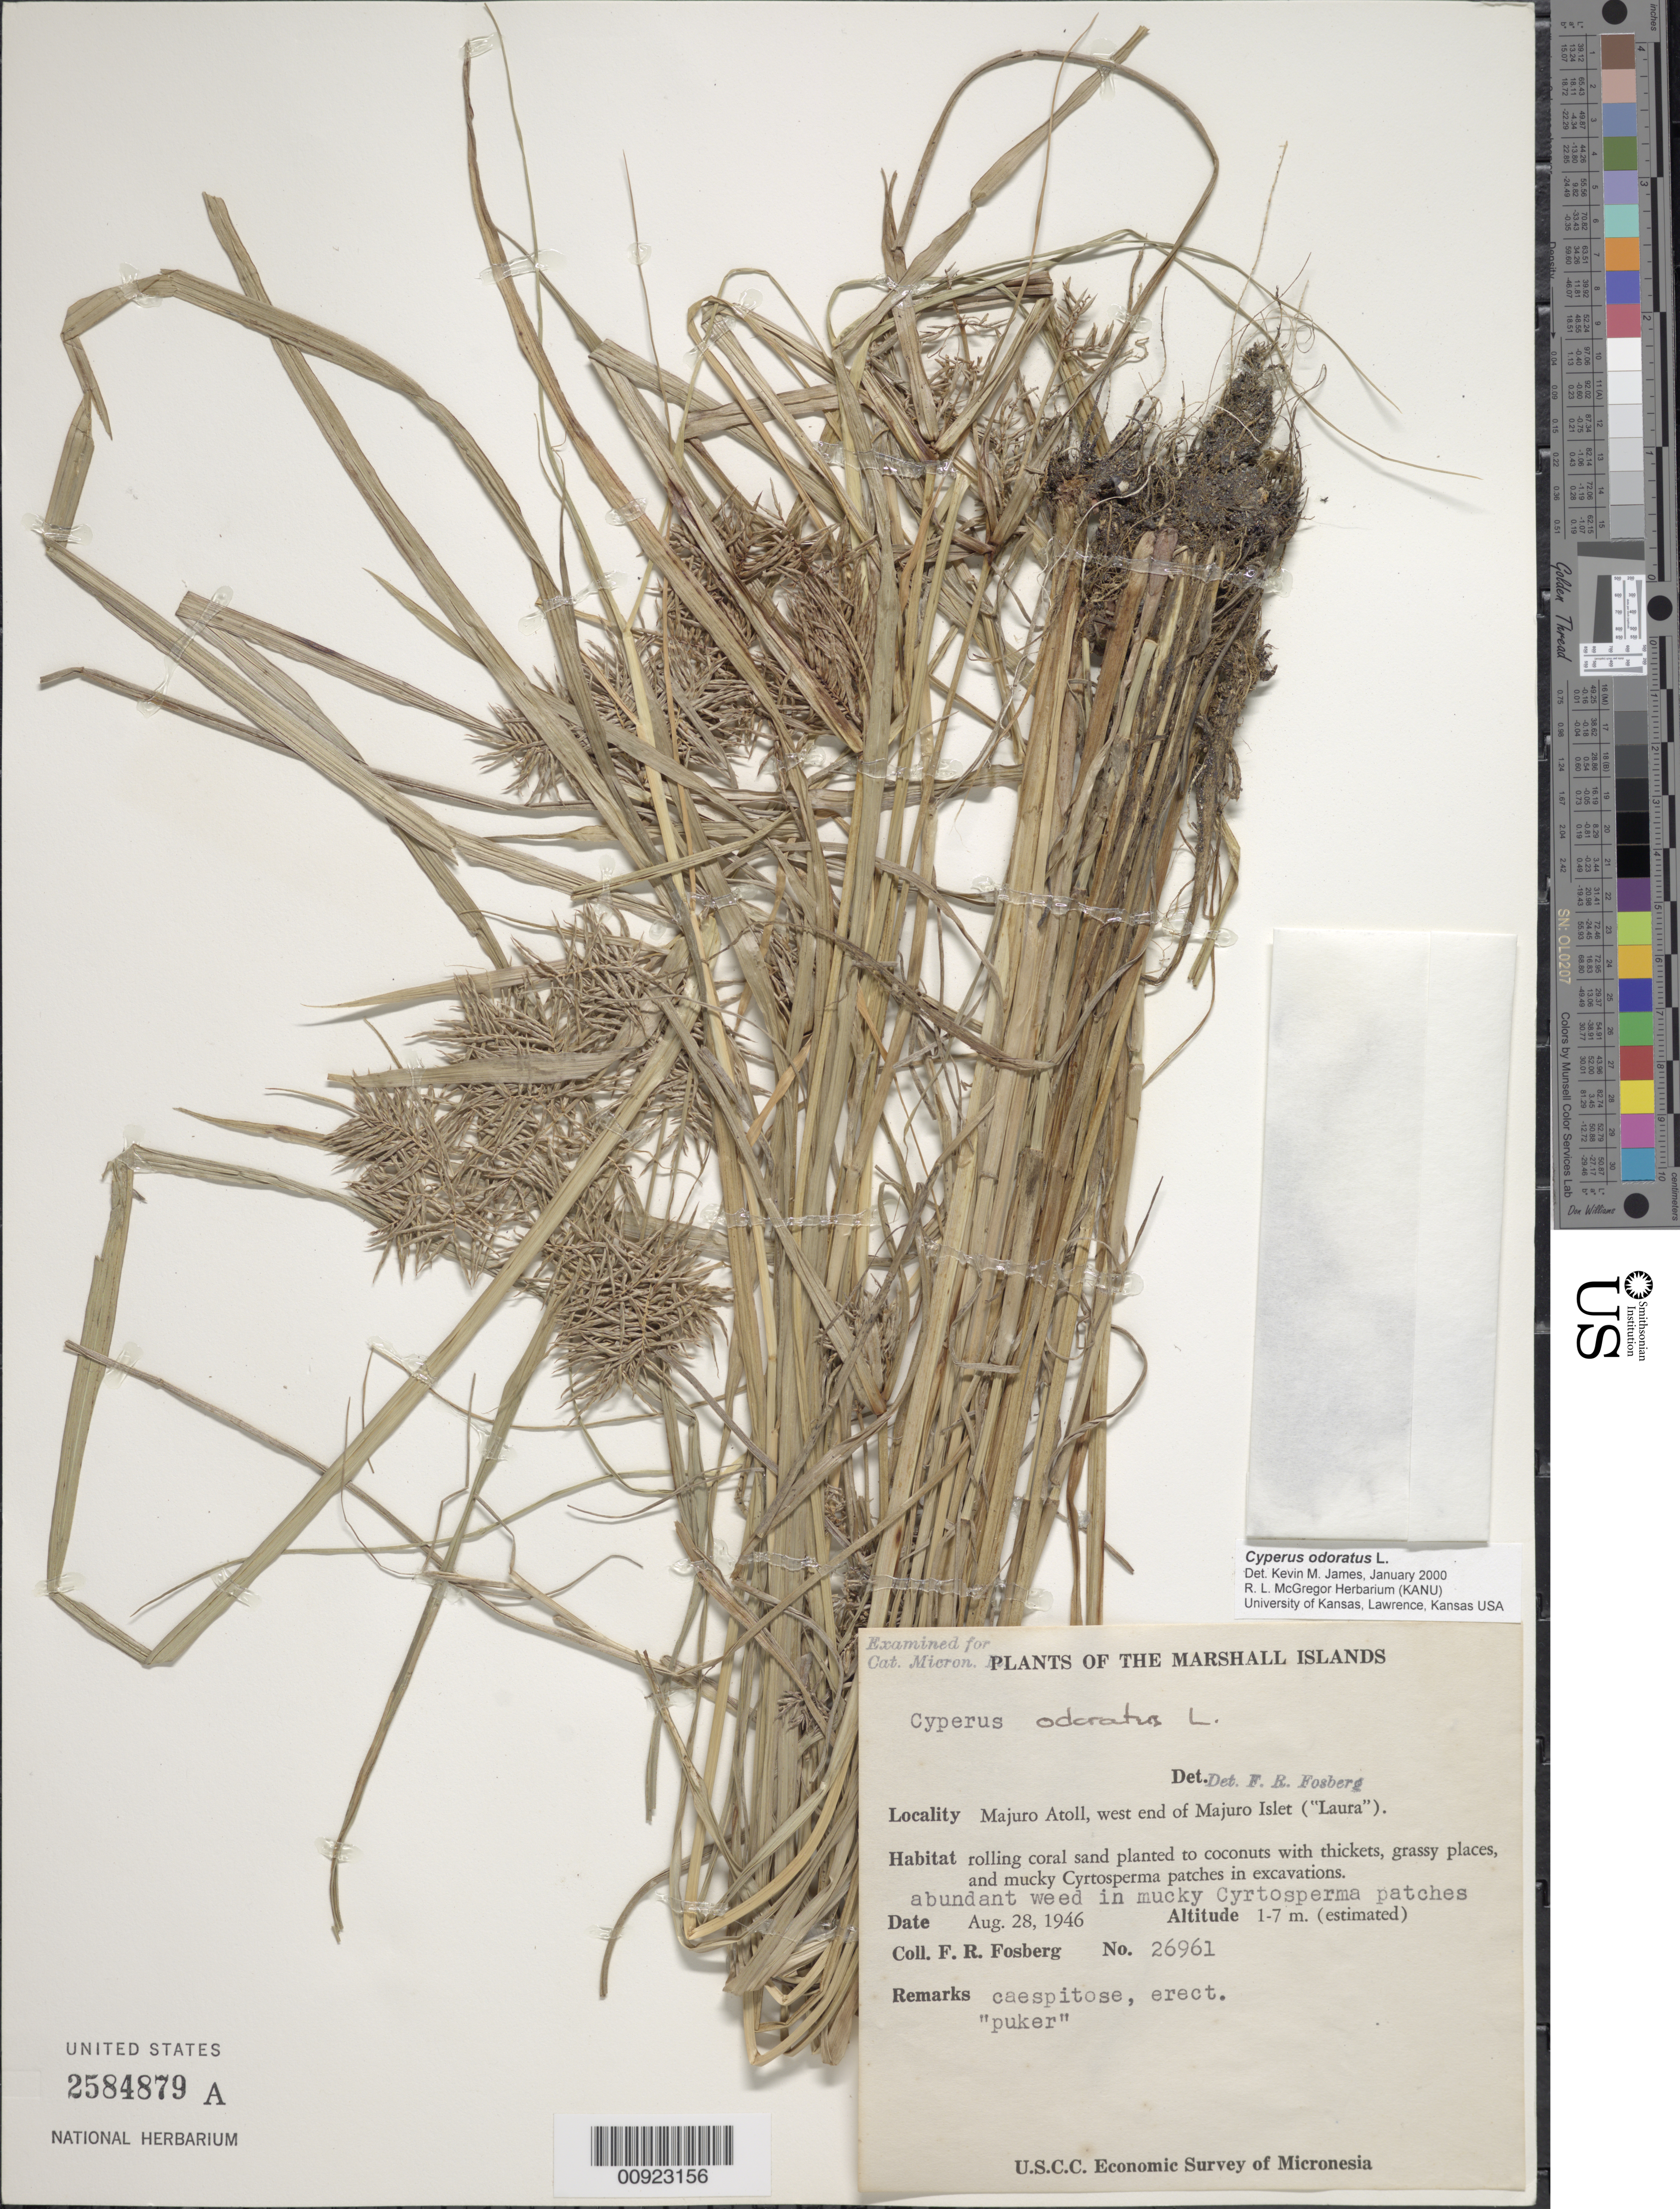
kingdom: Plantae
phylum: Tracheophyta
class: Liliopsida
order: Poales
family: Cyperaceae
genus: Cyperus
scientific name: Cyperus odoratus var. odoratus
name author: L.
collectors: F. R. Fosberg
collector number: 26961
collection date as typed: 28 Aug 1946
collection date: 1946-08-28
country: Marshall Islands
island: Majuro Atoll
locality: W end of Majuro (Laura) Islet.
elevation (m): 1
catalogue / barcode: US 2584879A